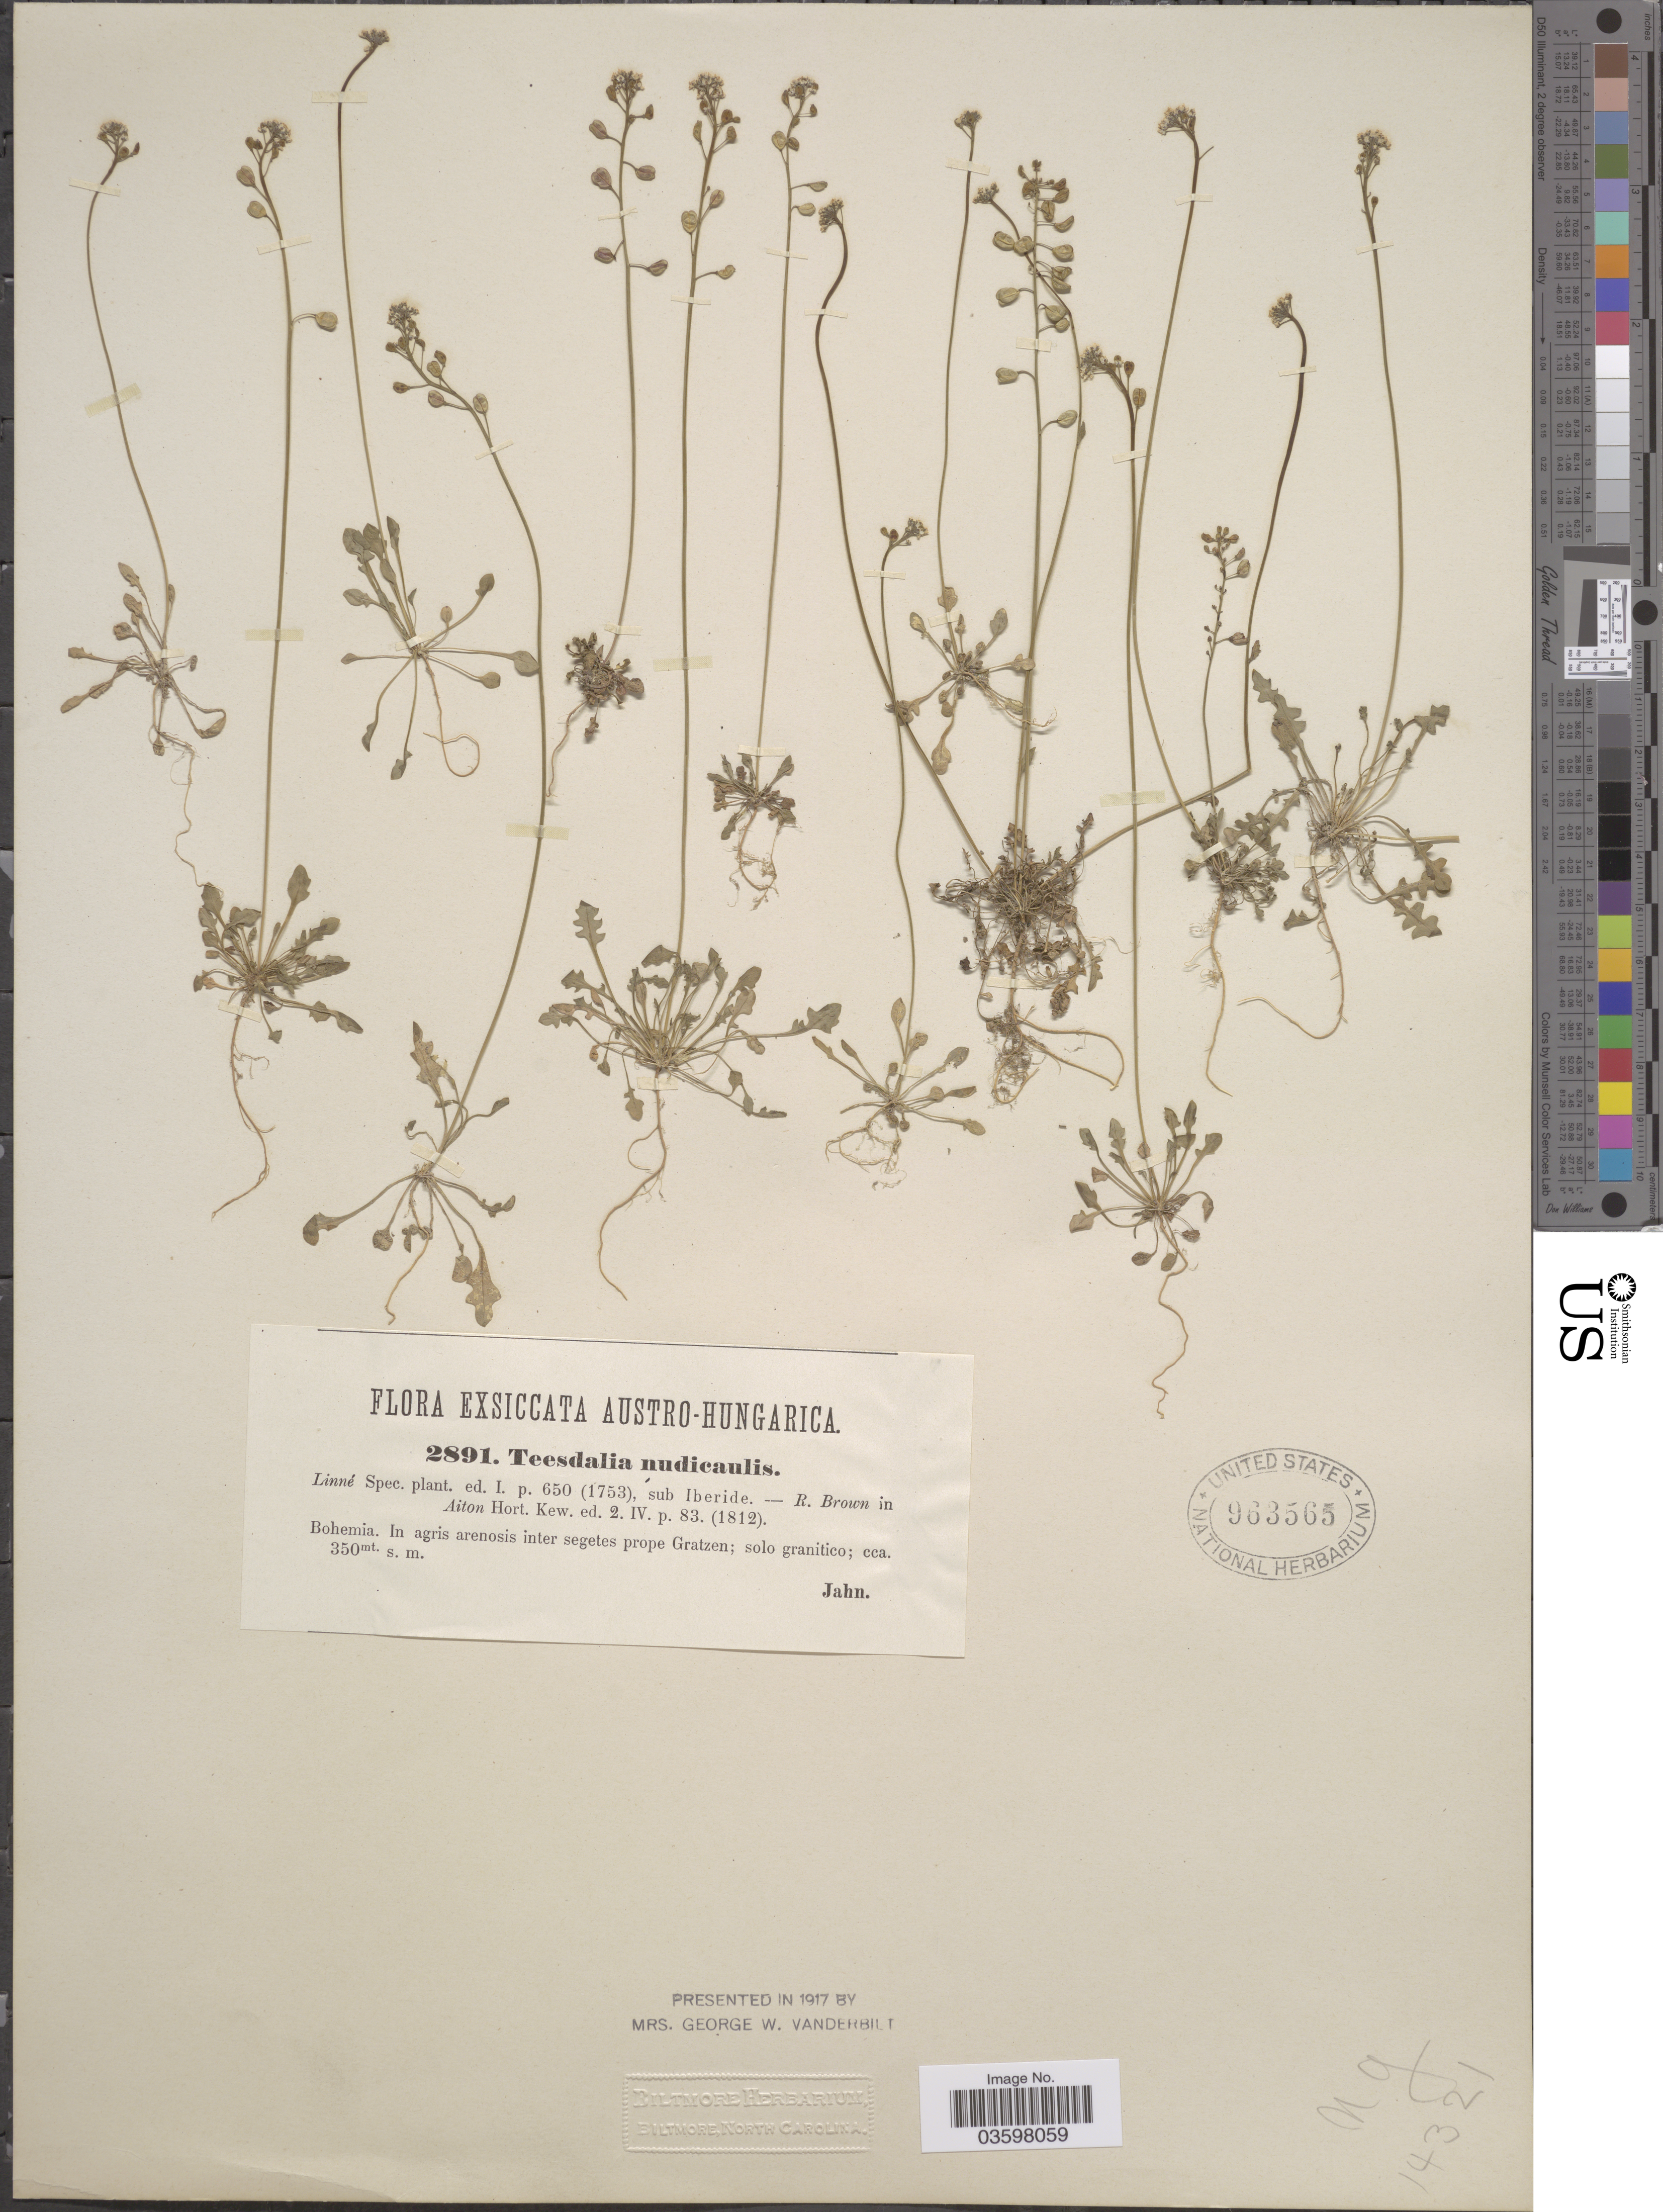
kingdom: Plantae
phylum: Tracheophyta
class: Magnoliopsida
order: Brassicales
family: Brassicaceae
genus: Teesdalia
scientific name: Teesdalia nudicaulis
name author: (L.) W.T. Aiton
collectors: -. Jahn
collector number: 2891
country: Czechia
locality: Austro-Hungarica. Bohemia. In agris arenosis inter segetes prope Gratzen.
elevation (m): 350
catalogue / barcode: US 963565